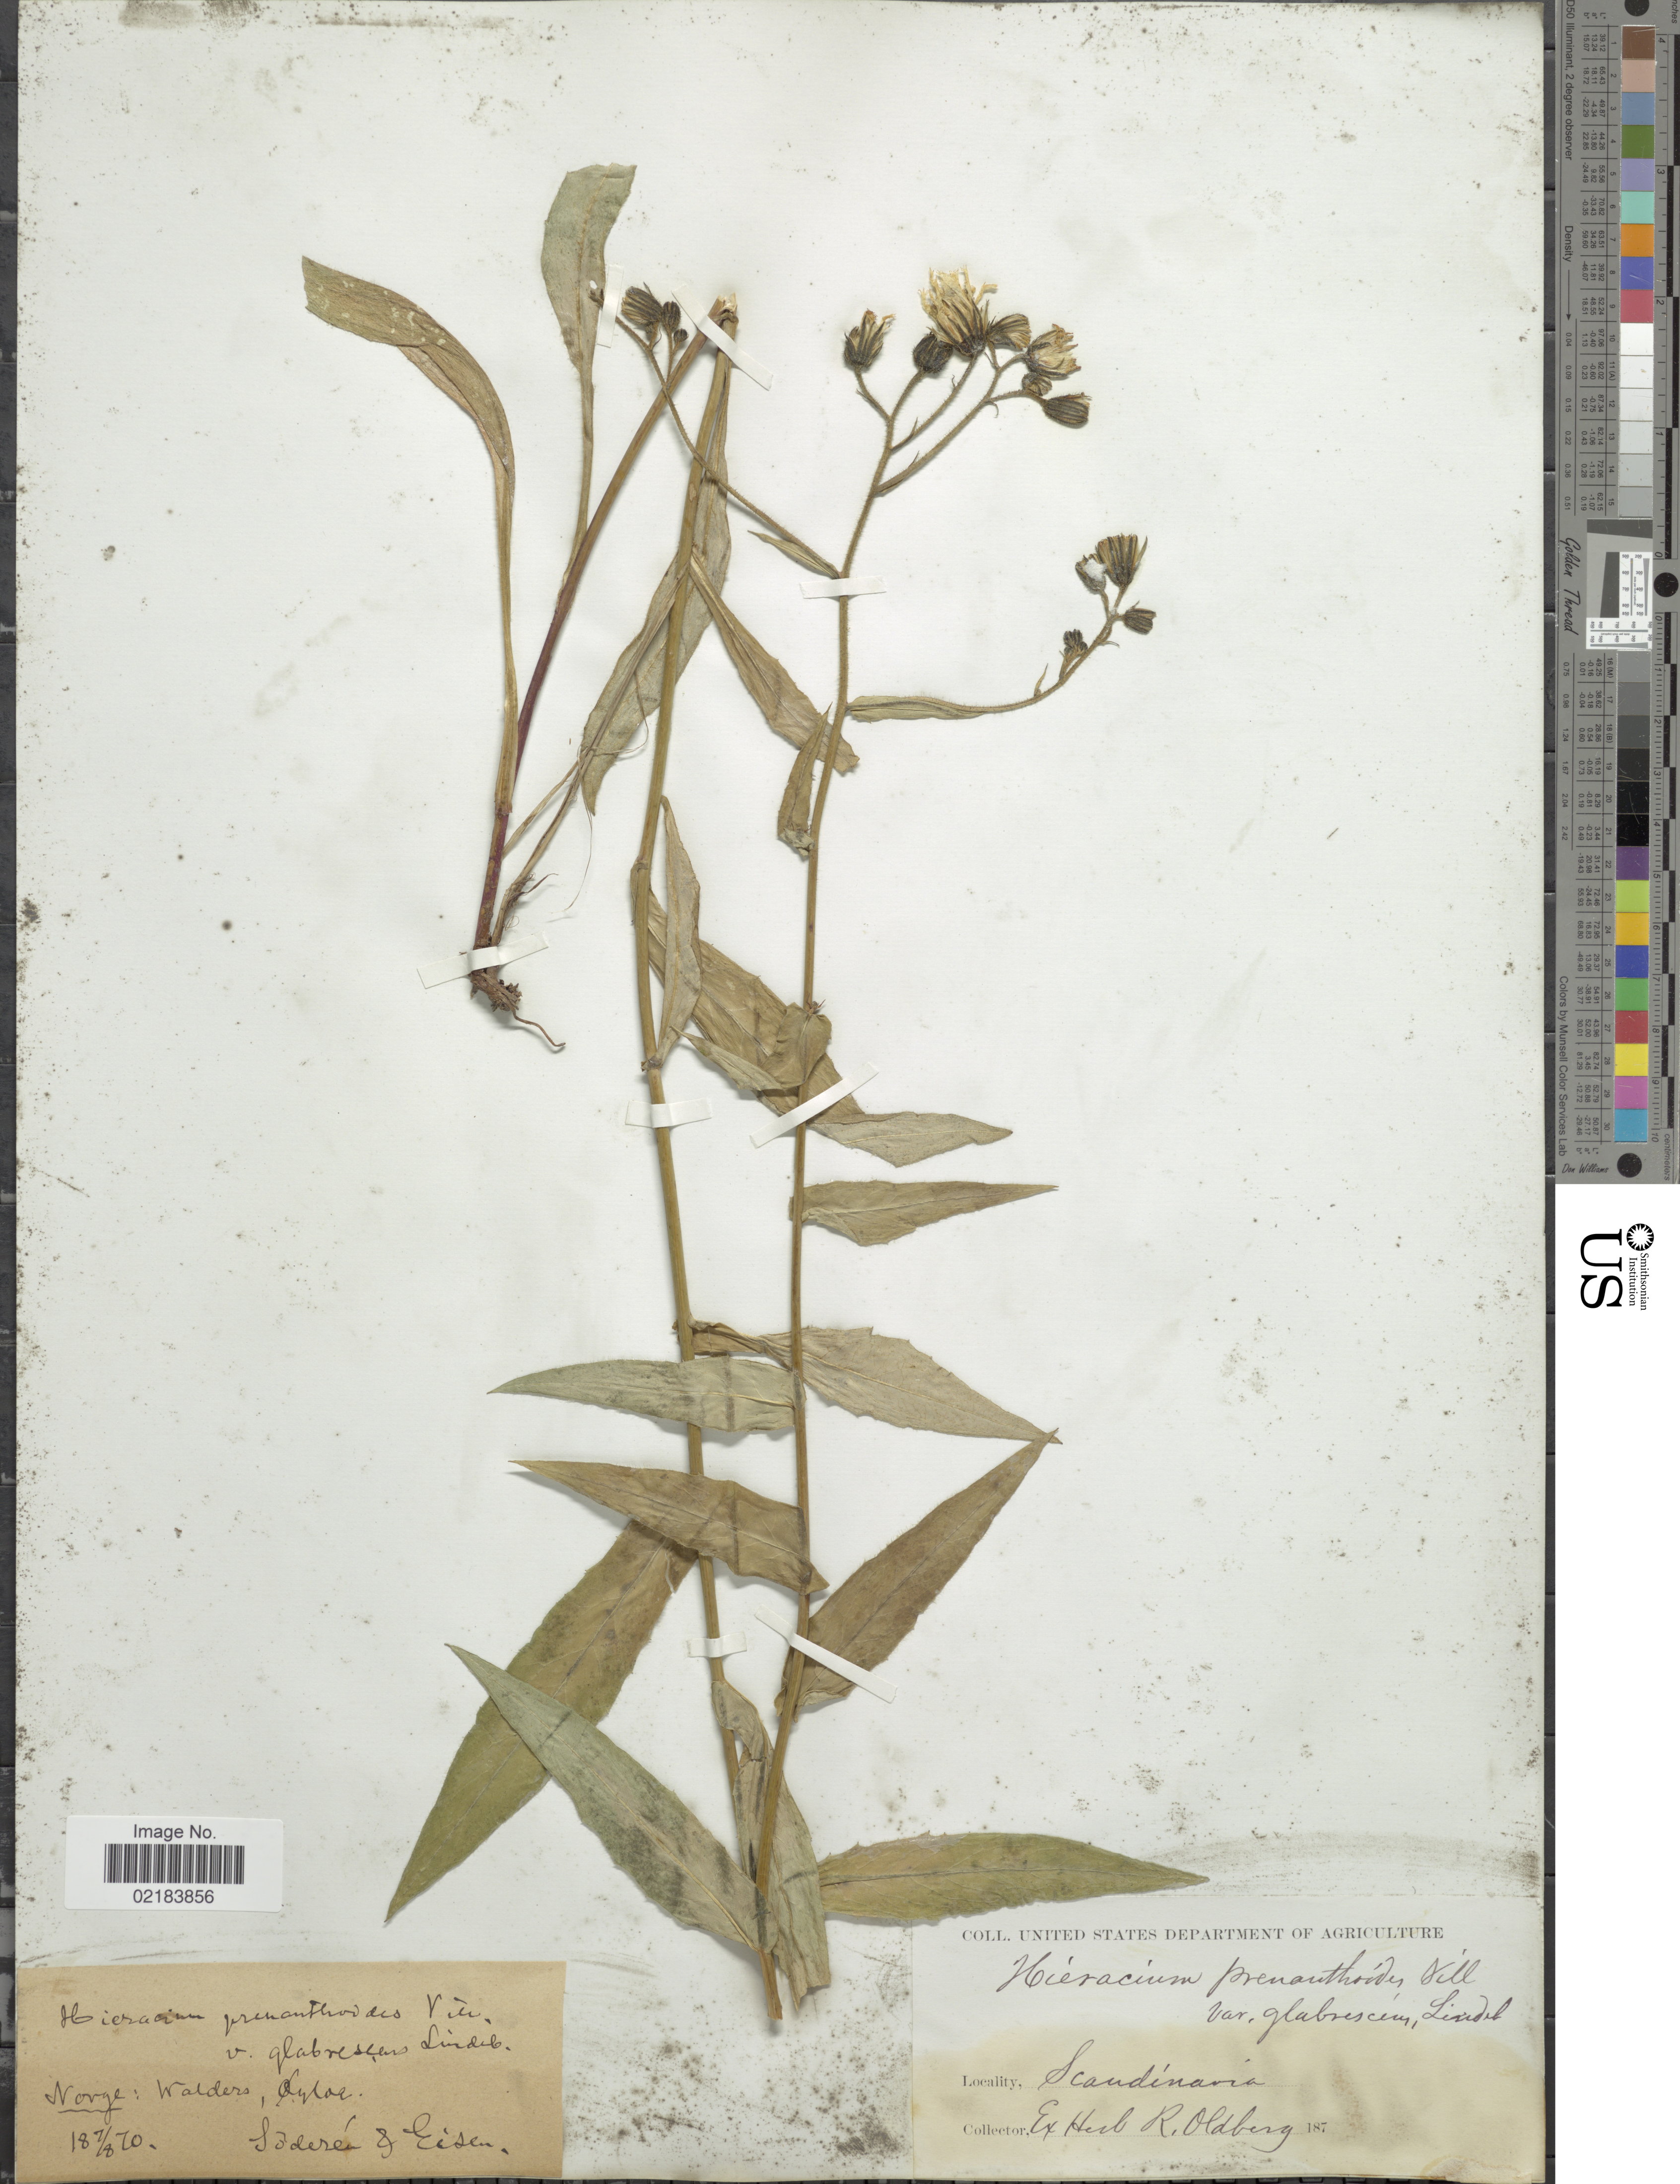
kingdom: Plantae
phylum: Tracheophyta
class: Magnoliopsida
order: Asterales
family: Asteraceae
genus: Hieracium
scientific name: Hieracium prenanthoides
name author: Vill.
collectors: Söderén & Eisen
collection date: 1870-08-07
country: Norway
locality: Walders, Oyloe, Norge